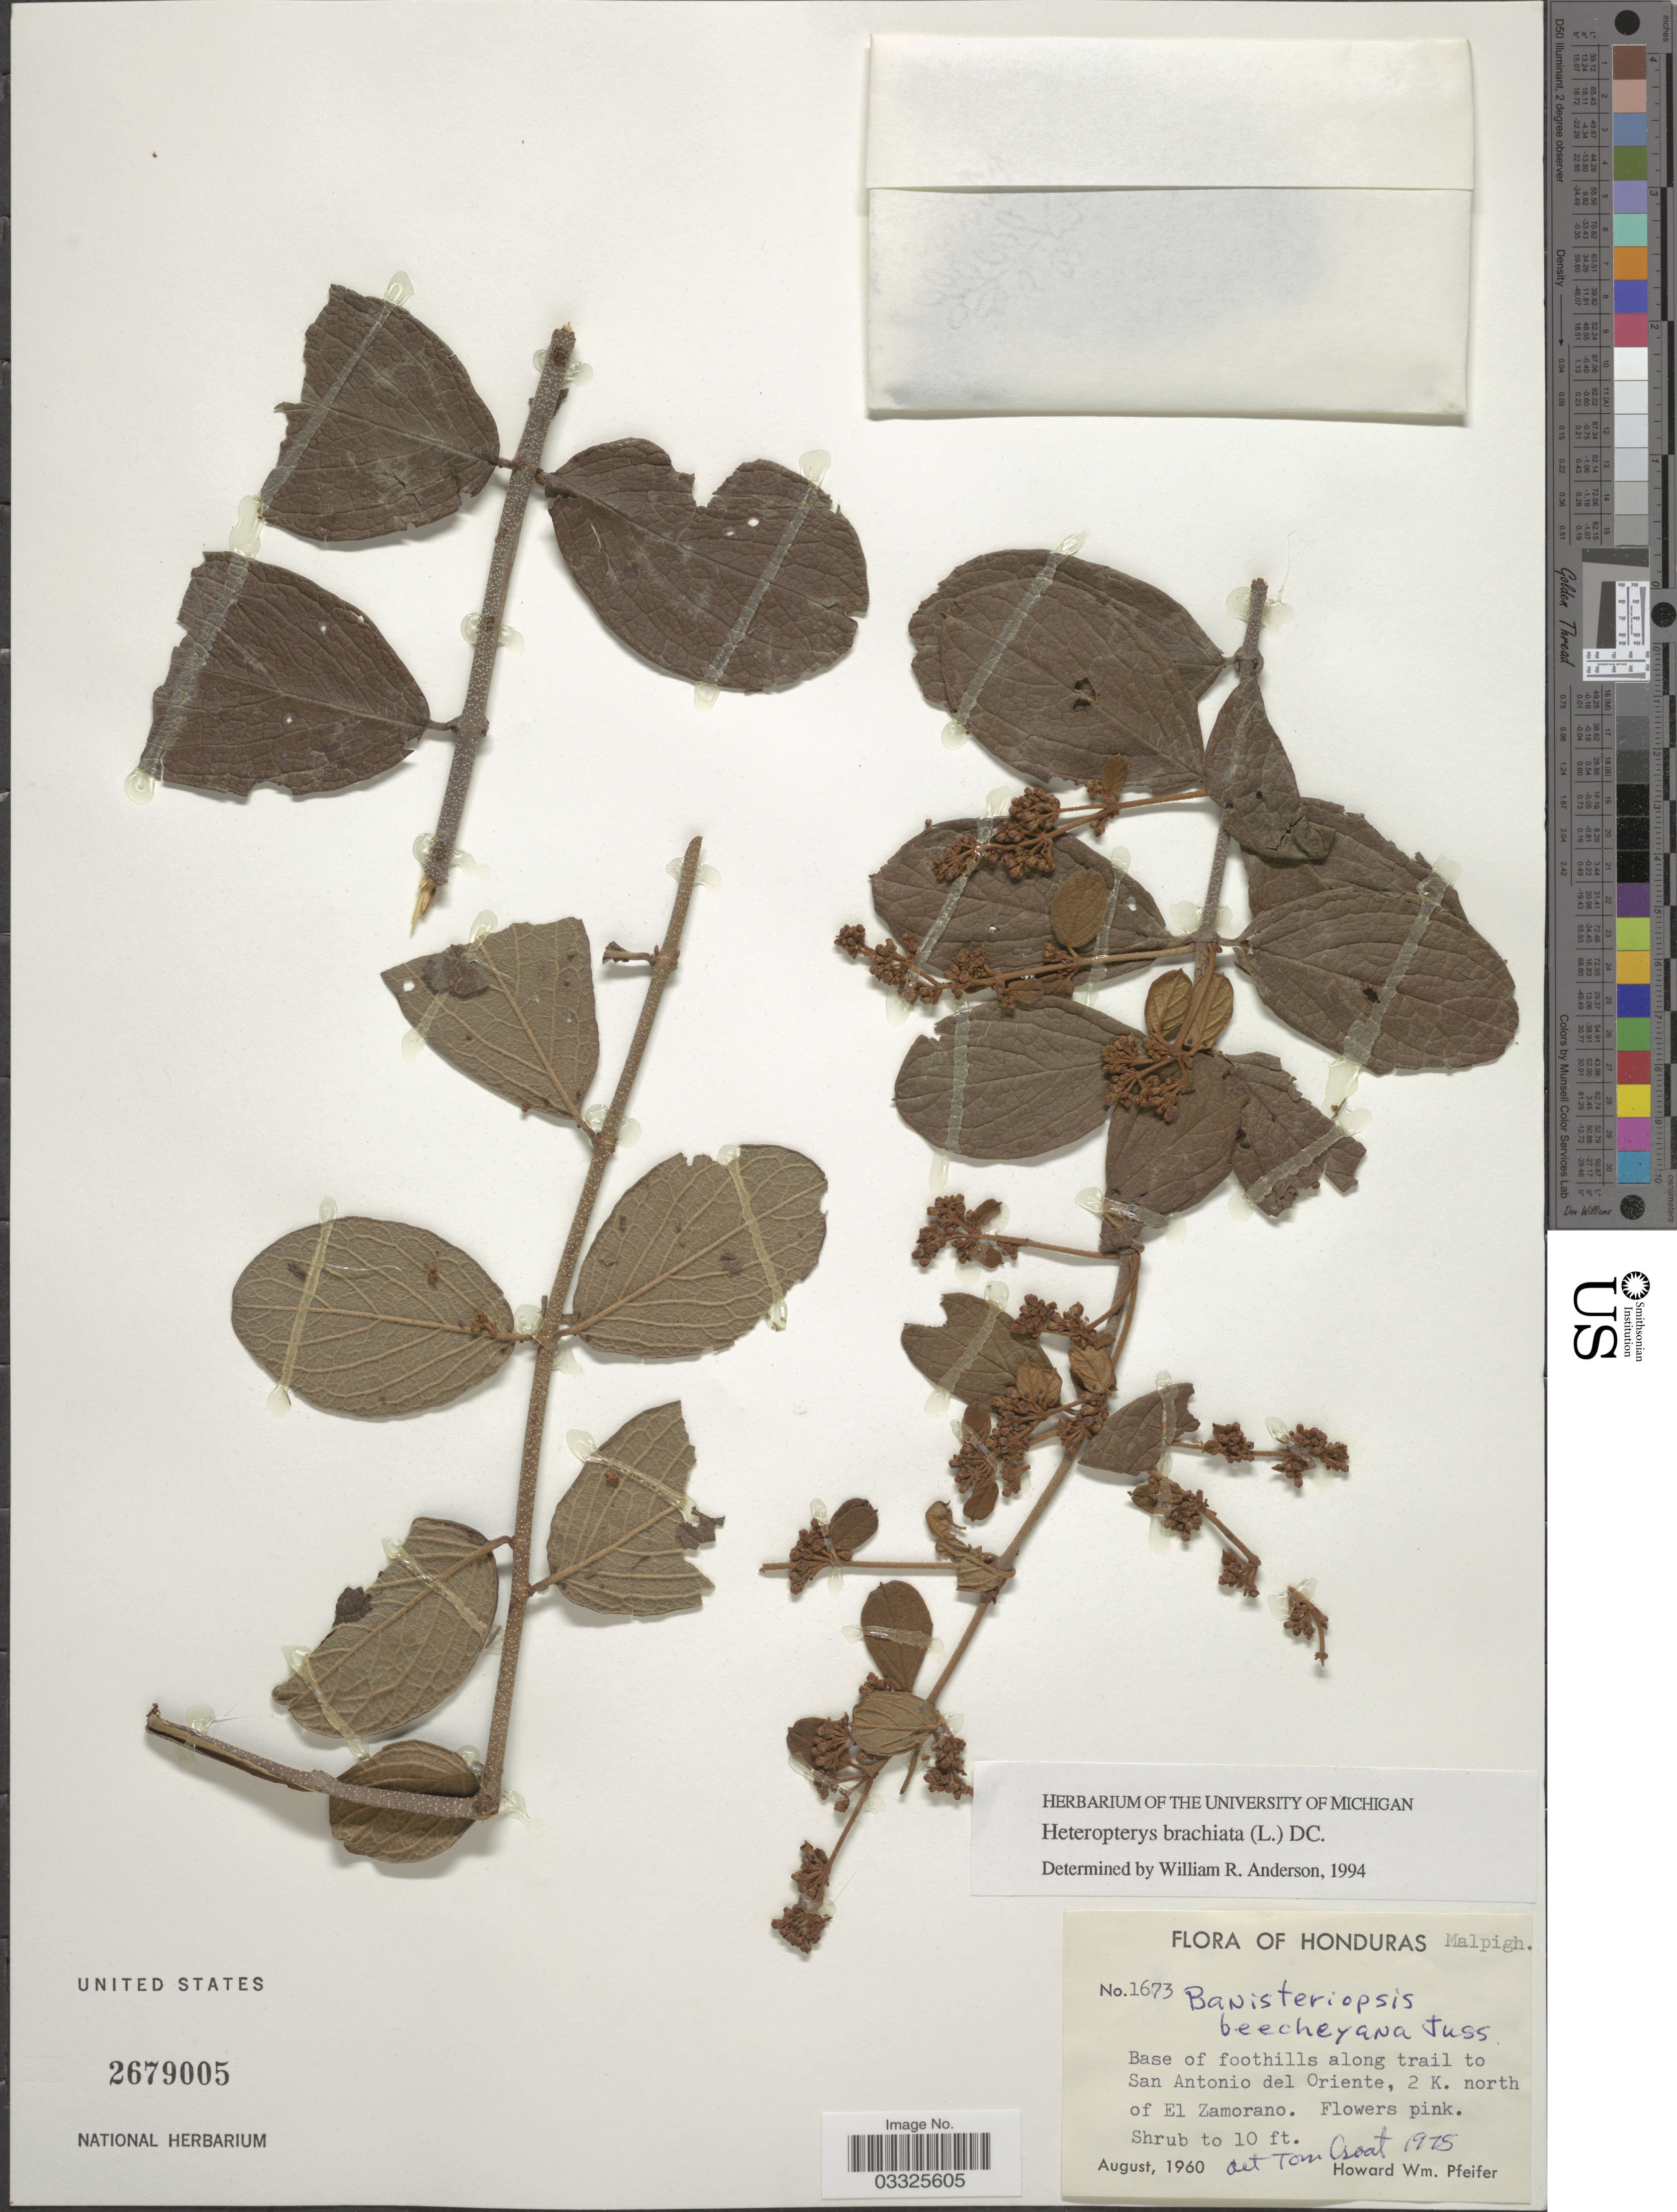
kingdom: Plantae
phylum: Tracheophyta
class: Magnoliopsida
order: Malpighiales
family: Malpighiaceae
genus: Heteropterys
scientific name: Heteropterys brachiata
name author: (L.) DC.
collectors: H. W. Pfeifer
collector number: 1673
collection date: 1960-08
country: Honduras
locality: Base of foothills along trail to San Antonio del Oriente, 2 K. north of El Zamorano.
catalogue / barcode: US 2679005